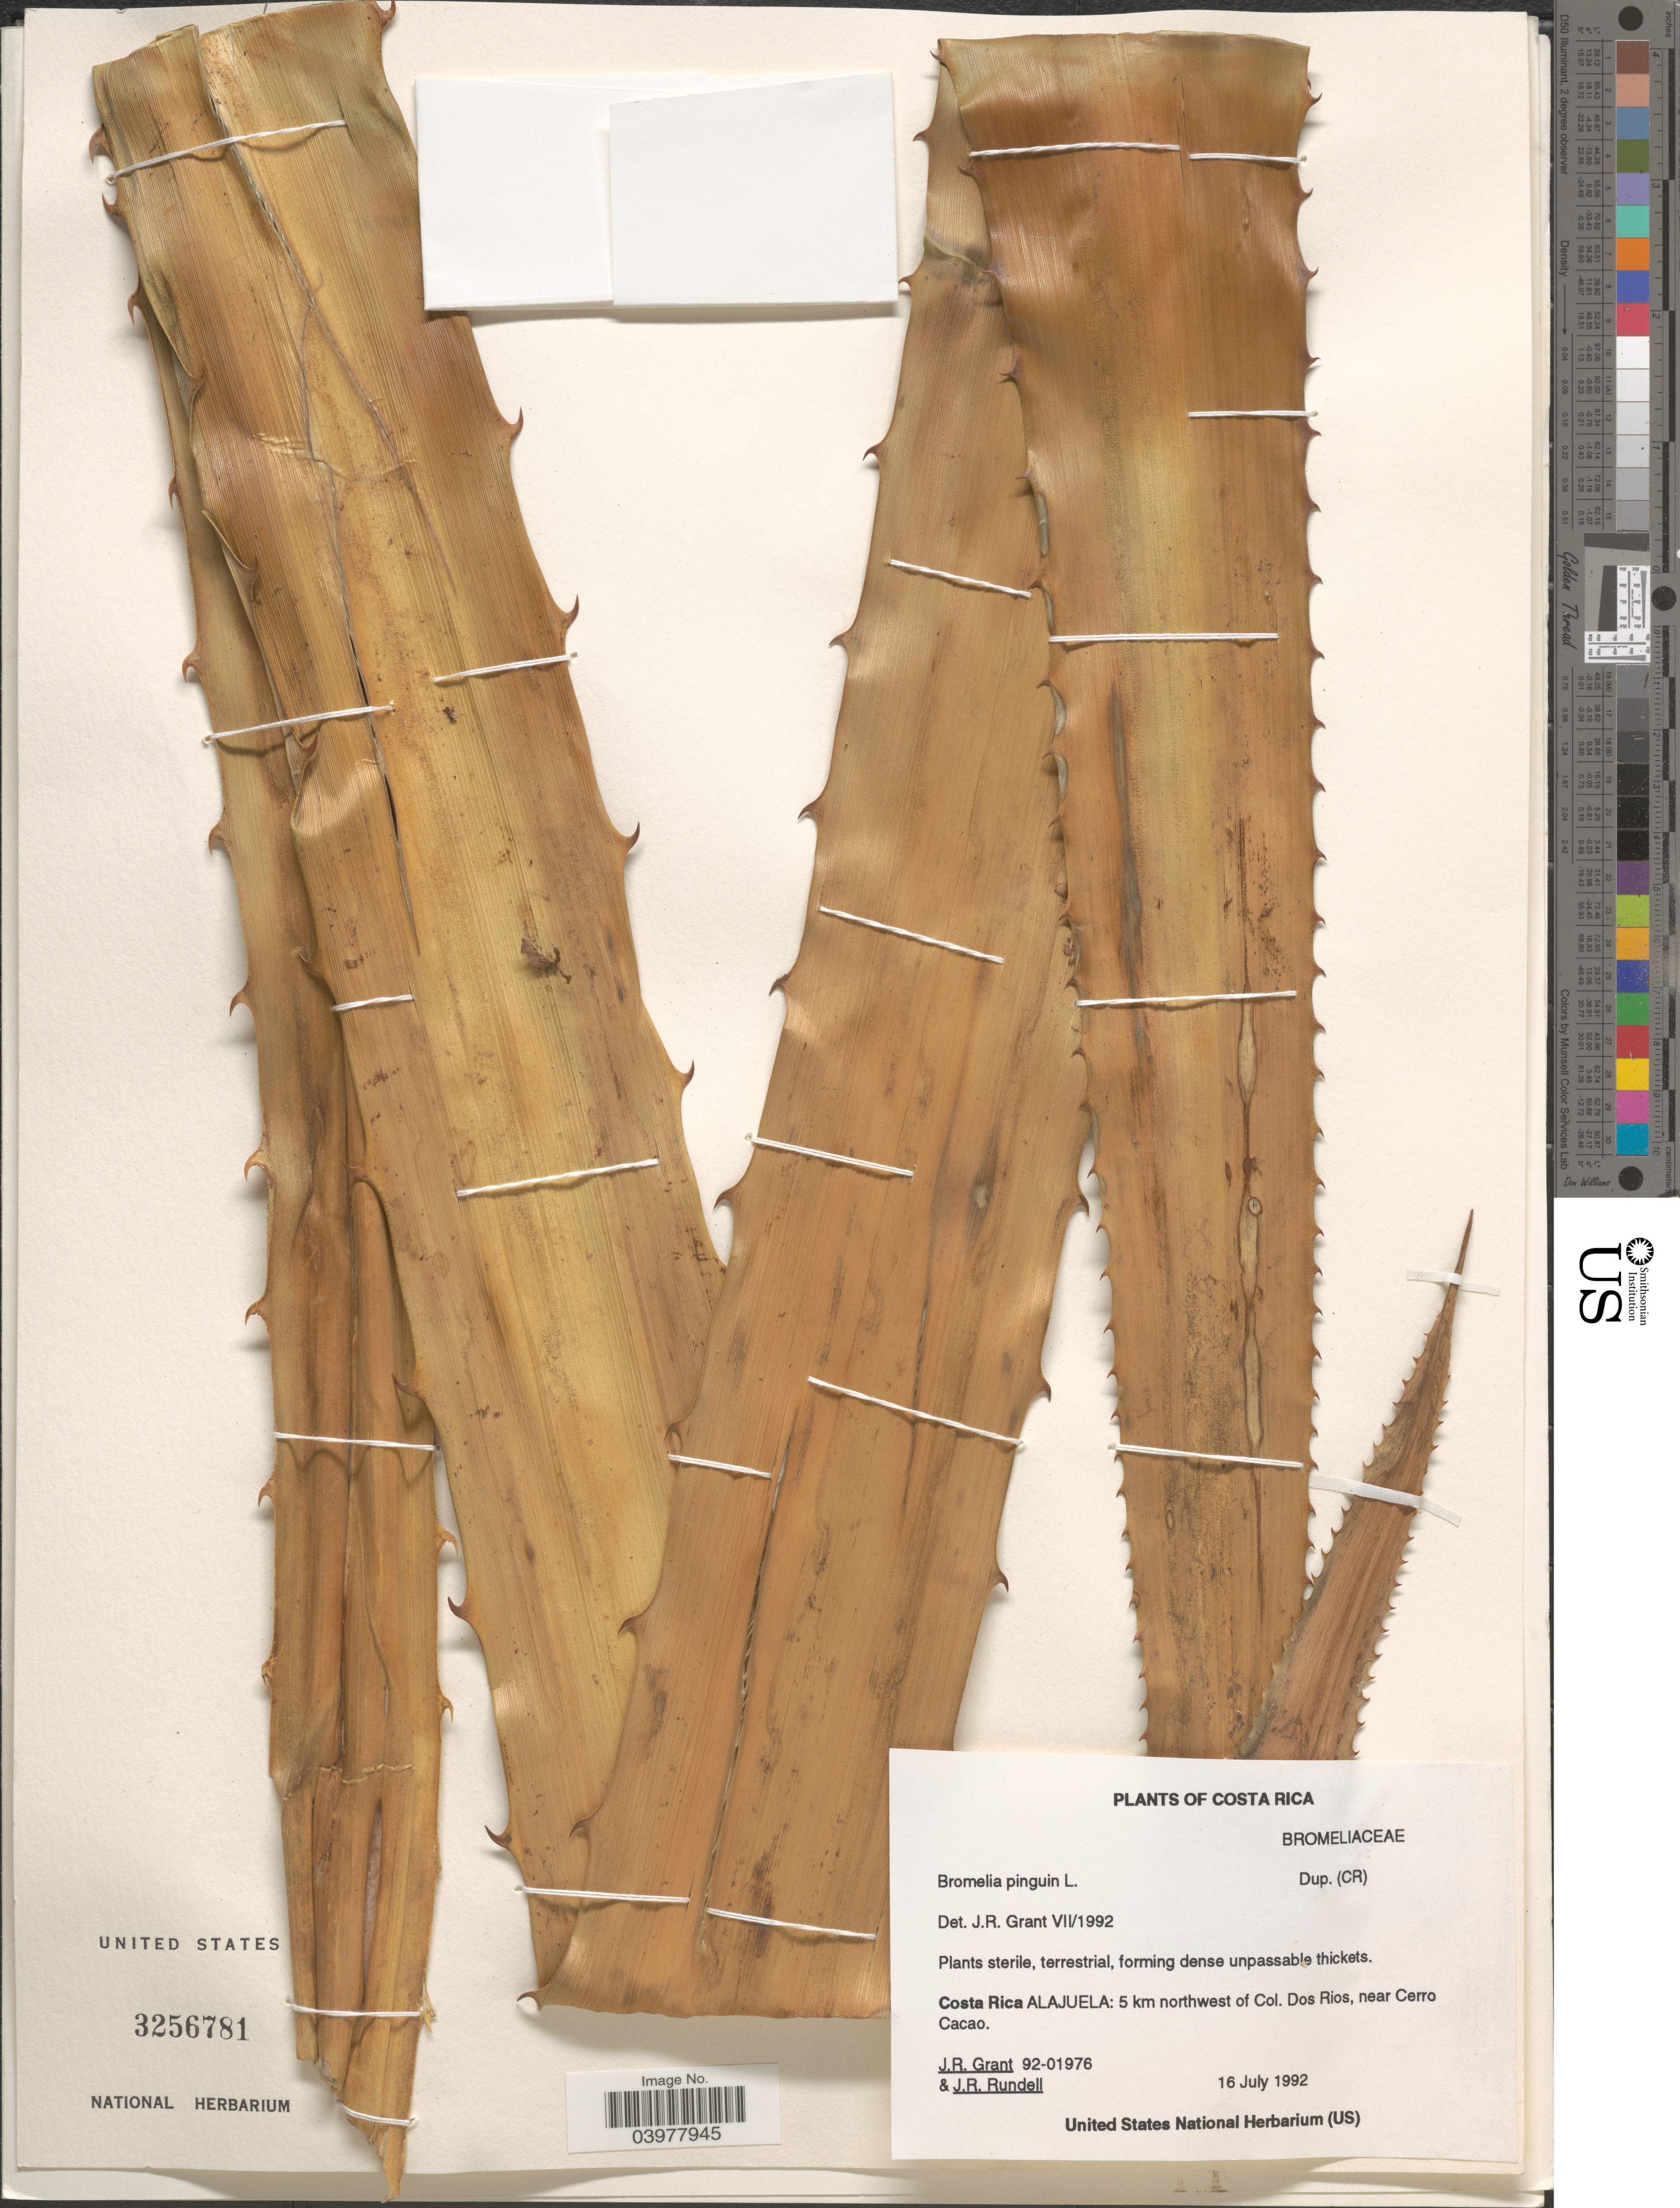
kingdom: Plantae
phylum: Tracheophyta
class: Liliopsida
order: Poales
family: Bromeliaceae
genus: Bromelia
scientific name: Bromelia pinguin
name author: L.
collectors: J. Grant & J. R. Rundell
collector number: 92-01976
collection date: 1992-07-16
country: Costa Rica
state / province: Alajuela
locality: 5 km northwest of Col. Dos Rios, near Cerro Cacao.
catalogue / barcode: US 3256781